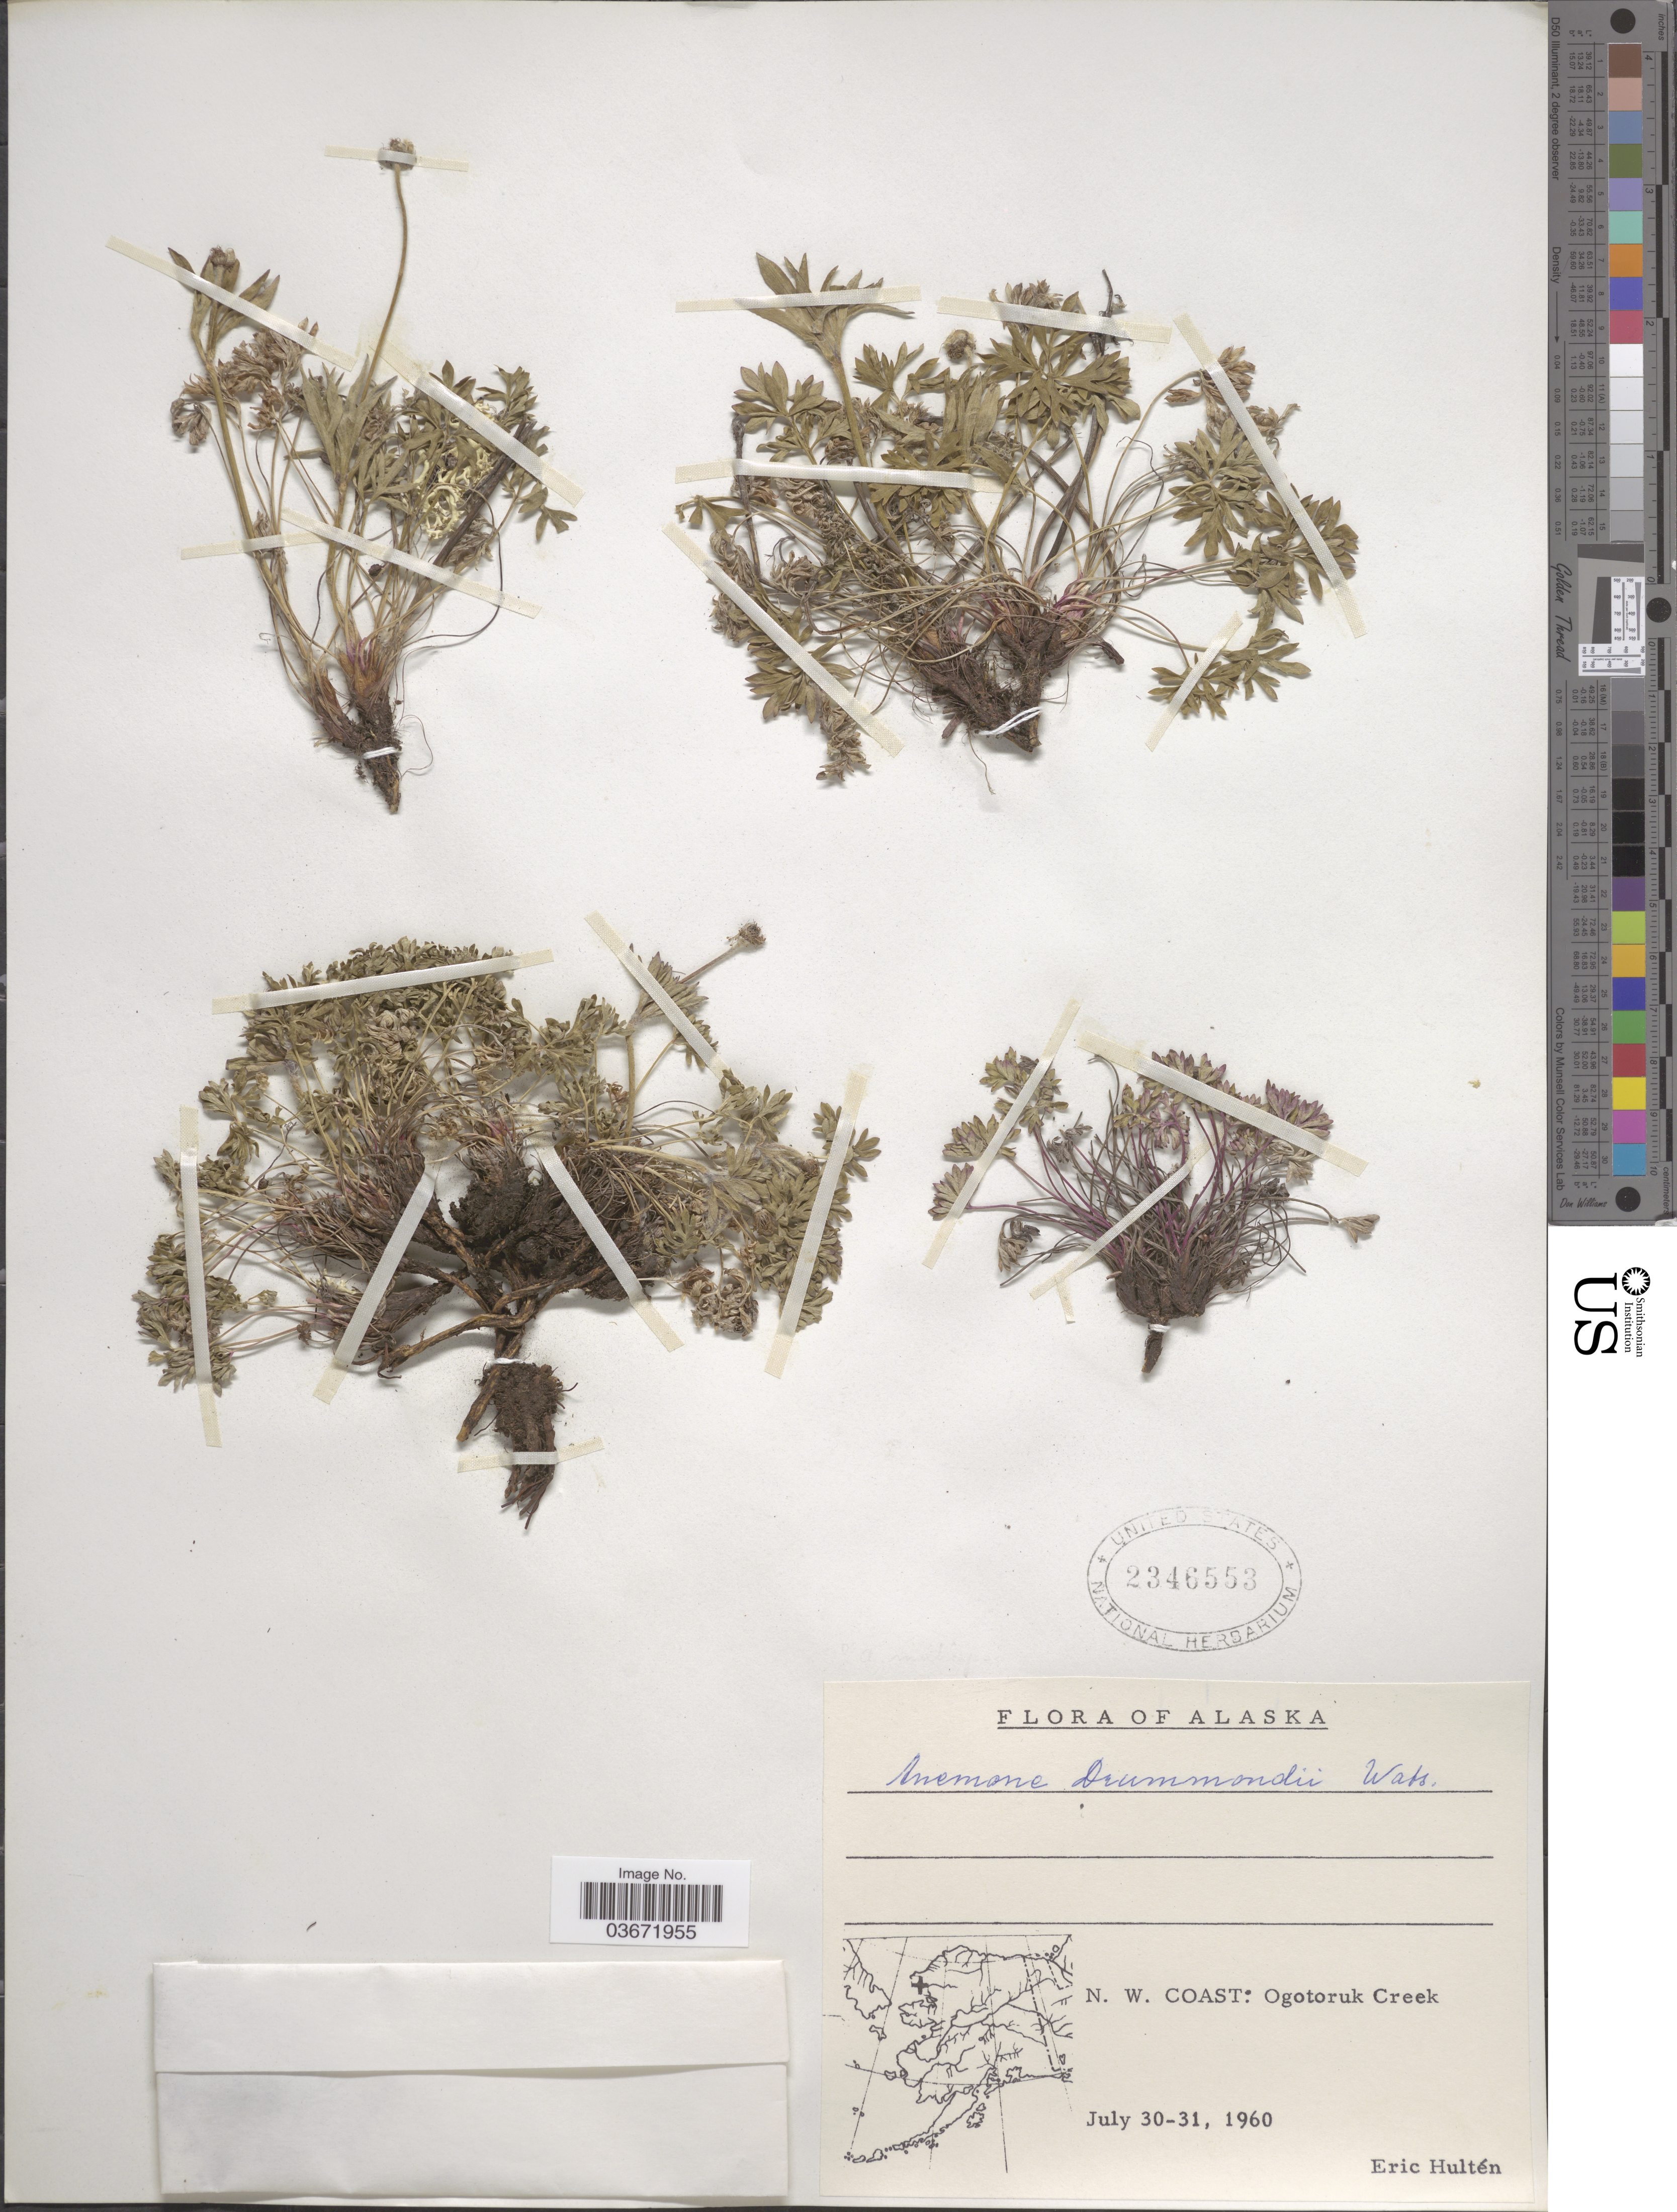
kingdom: Plantae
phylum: Tracheophyta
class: Magnoliopsida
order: Ranunculales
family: Ranunculaceae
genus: Anemone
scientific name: Anemone drummondii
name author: S. Watson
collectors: E. G. Hultén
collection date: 1960-07-30/1960-07-31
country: United States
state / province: Alaska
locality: N. W. Coast: Ogotoruk Creek.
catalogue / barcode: US 2346553